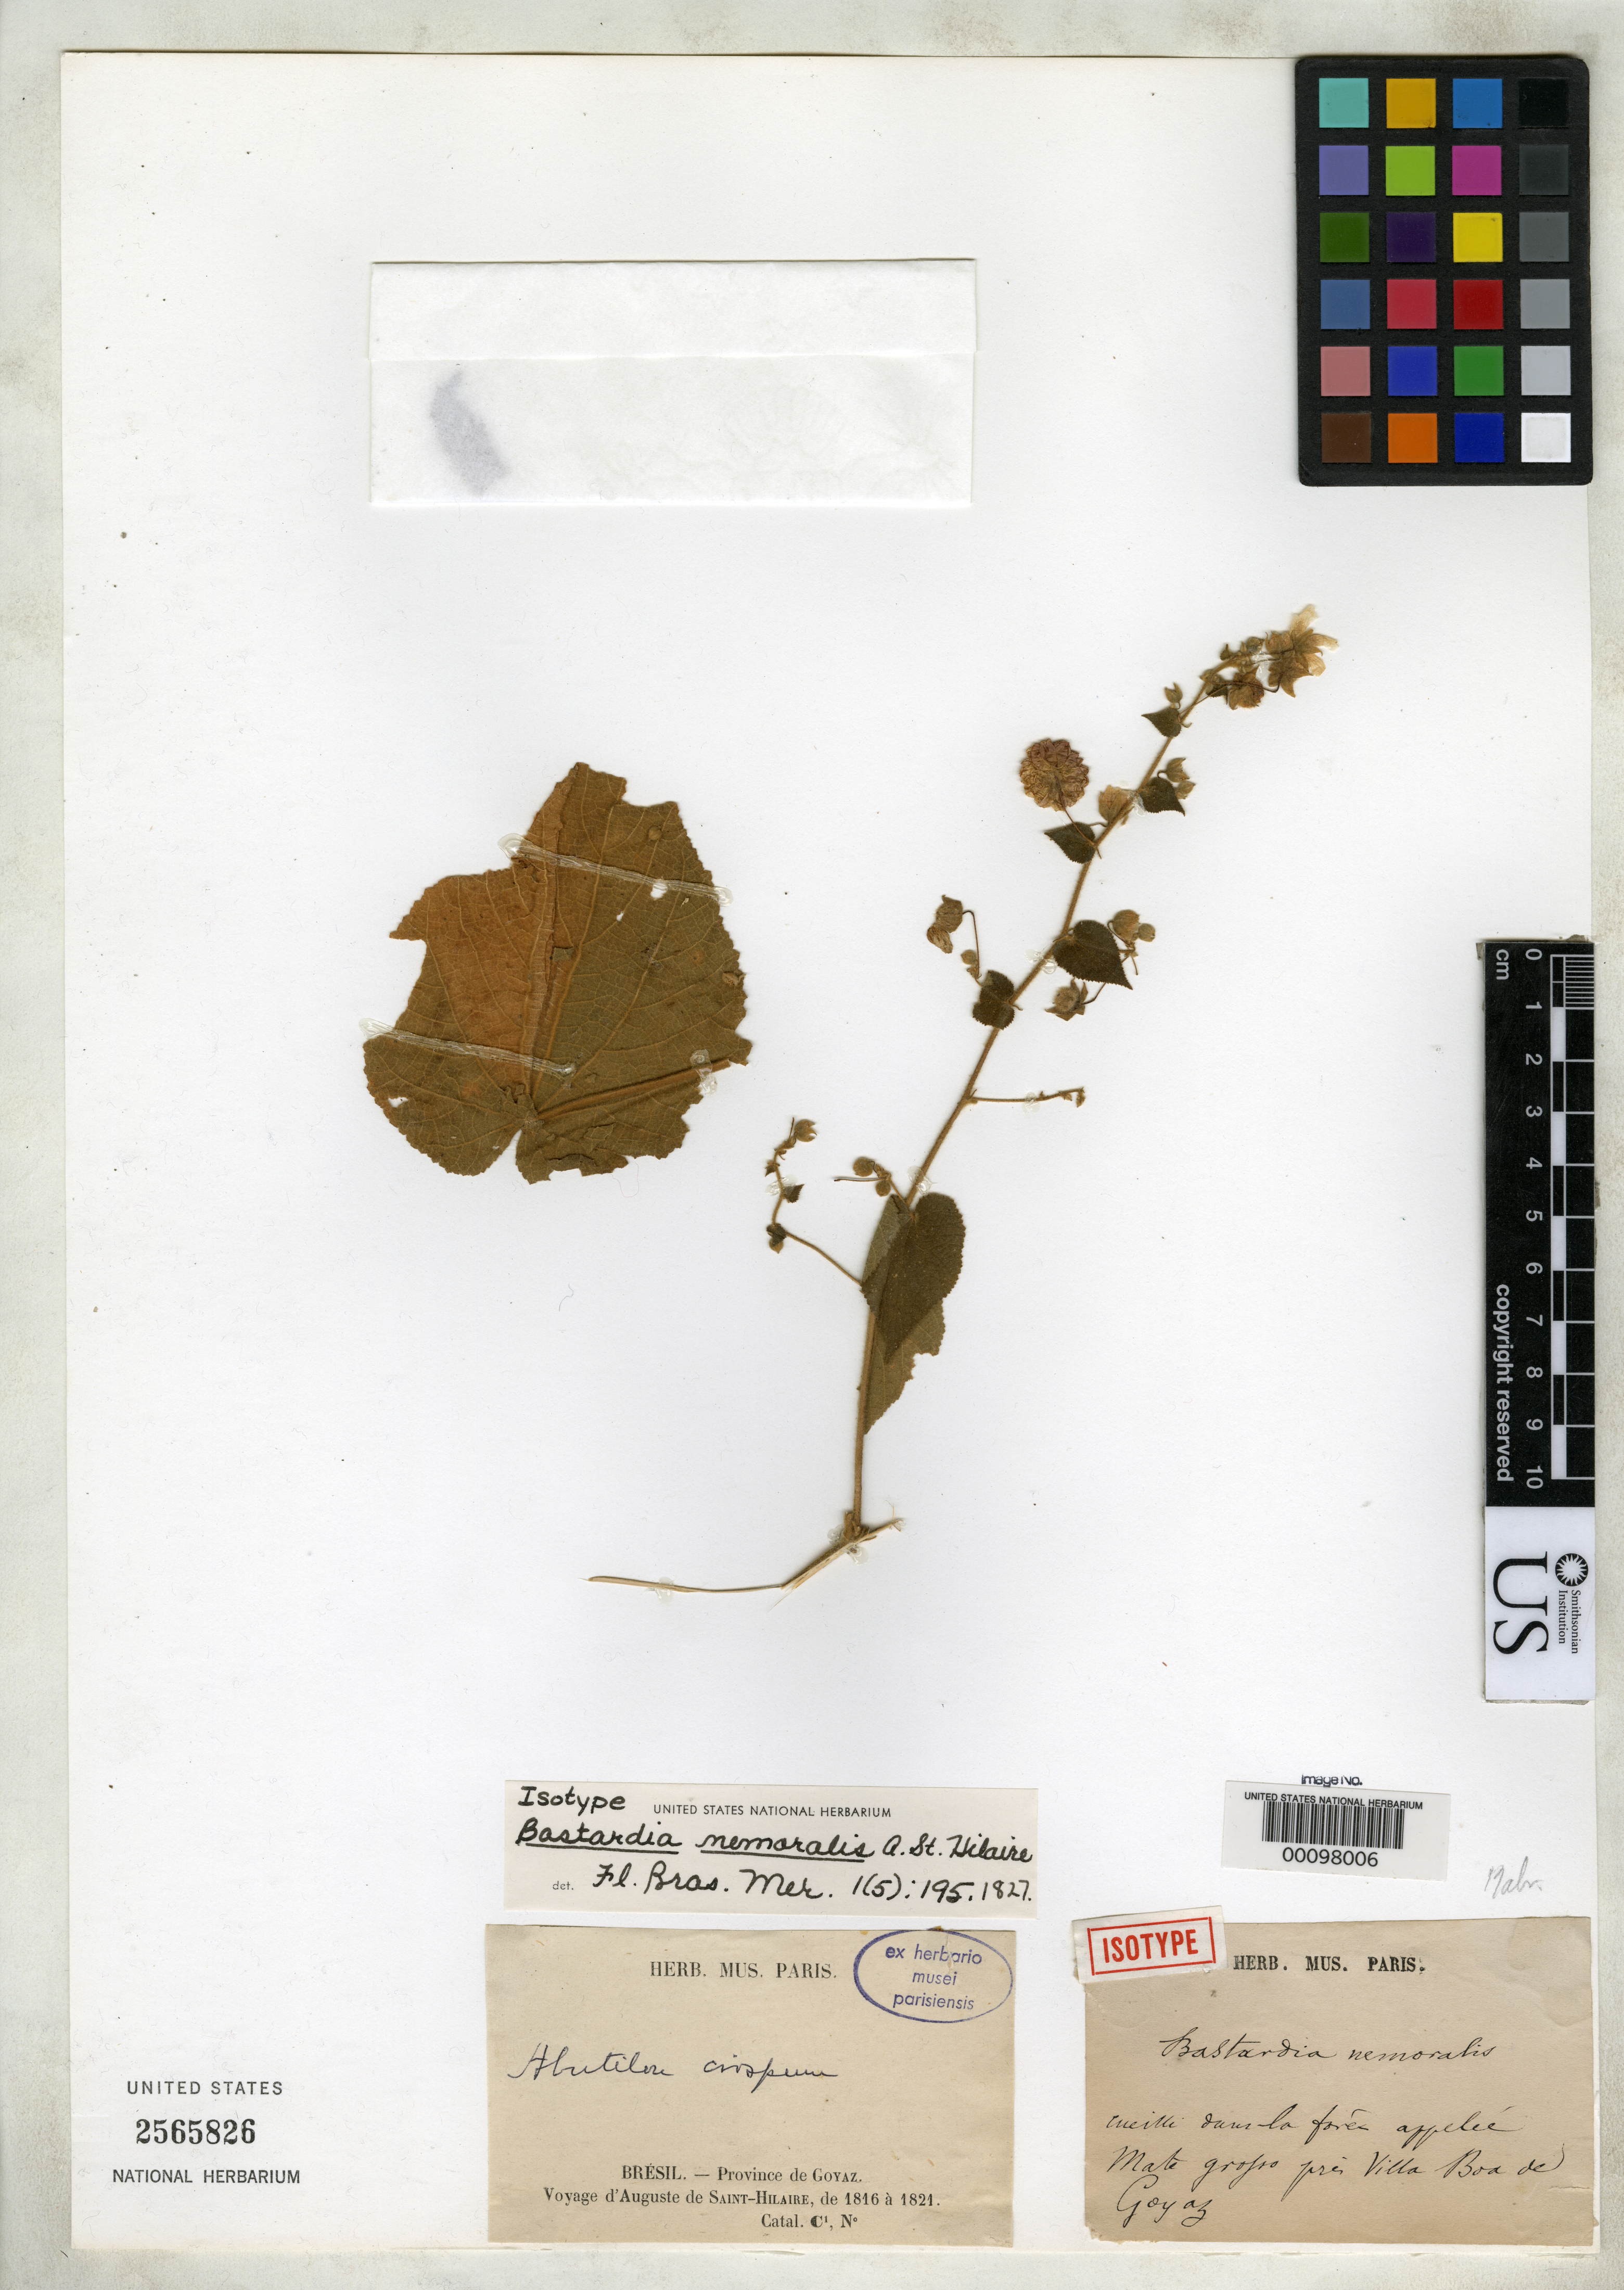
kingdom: Plantae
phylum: Tracheophyta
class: Magnoliopsida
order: Malvales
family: Malvaceae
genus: Bastardia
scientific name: Bastardia nemoralis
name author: A. St.-Hil.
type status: Isotype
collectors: A. F. C. P. de Saint-Hilaire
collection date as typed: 1816 to -- --- 1821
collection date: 1816/1821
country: Brazil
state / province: Goiás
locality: Villa Boa.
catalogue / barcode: US 2565826